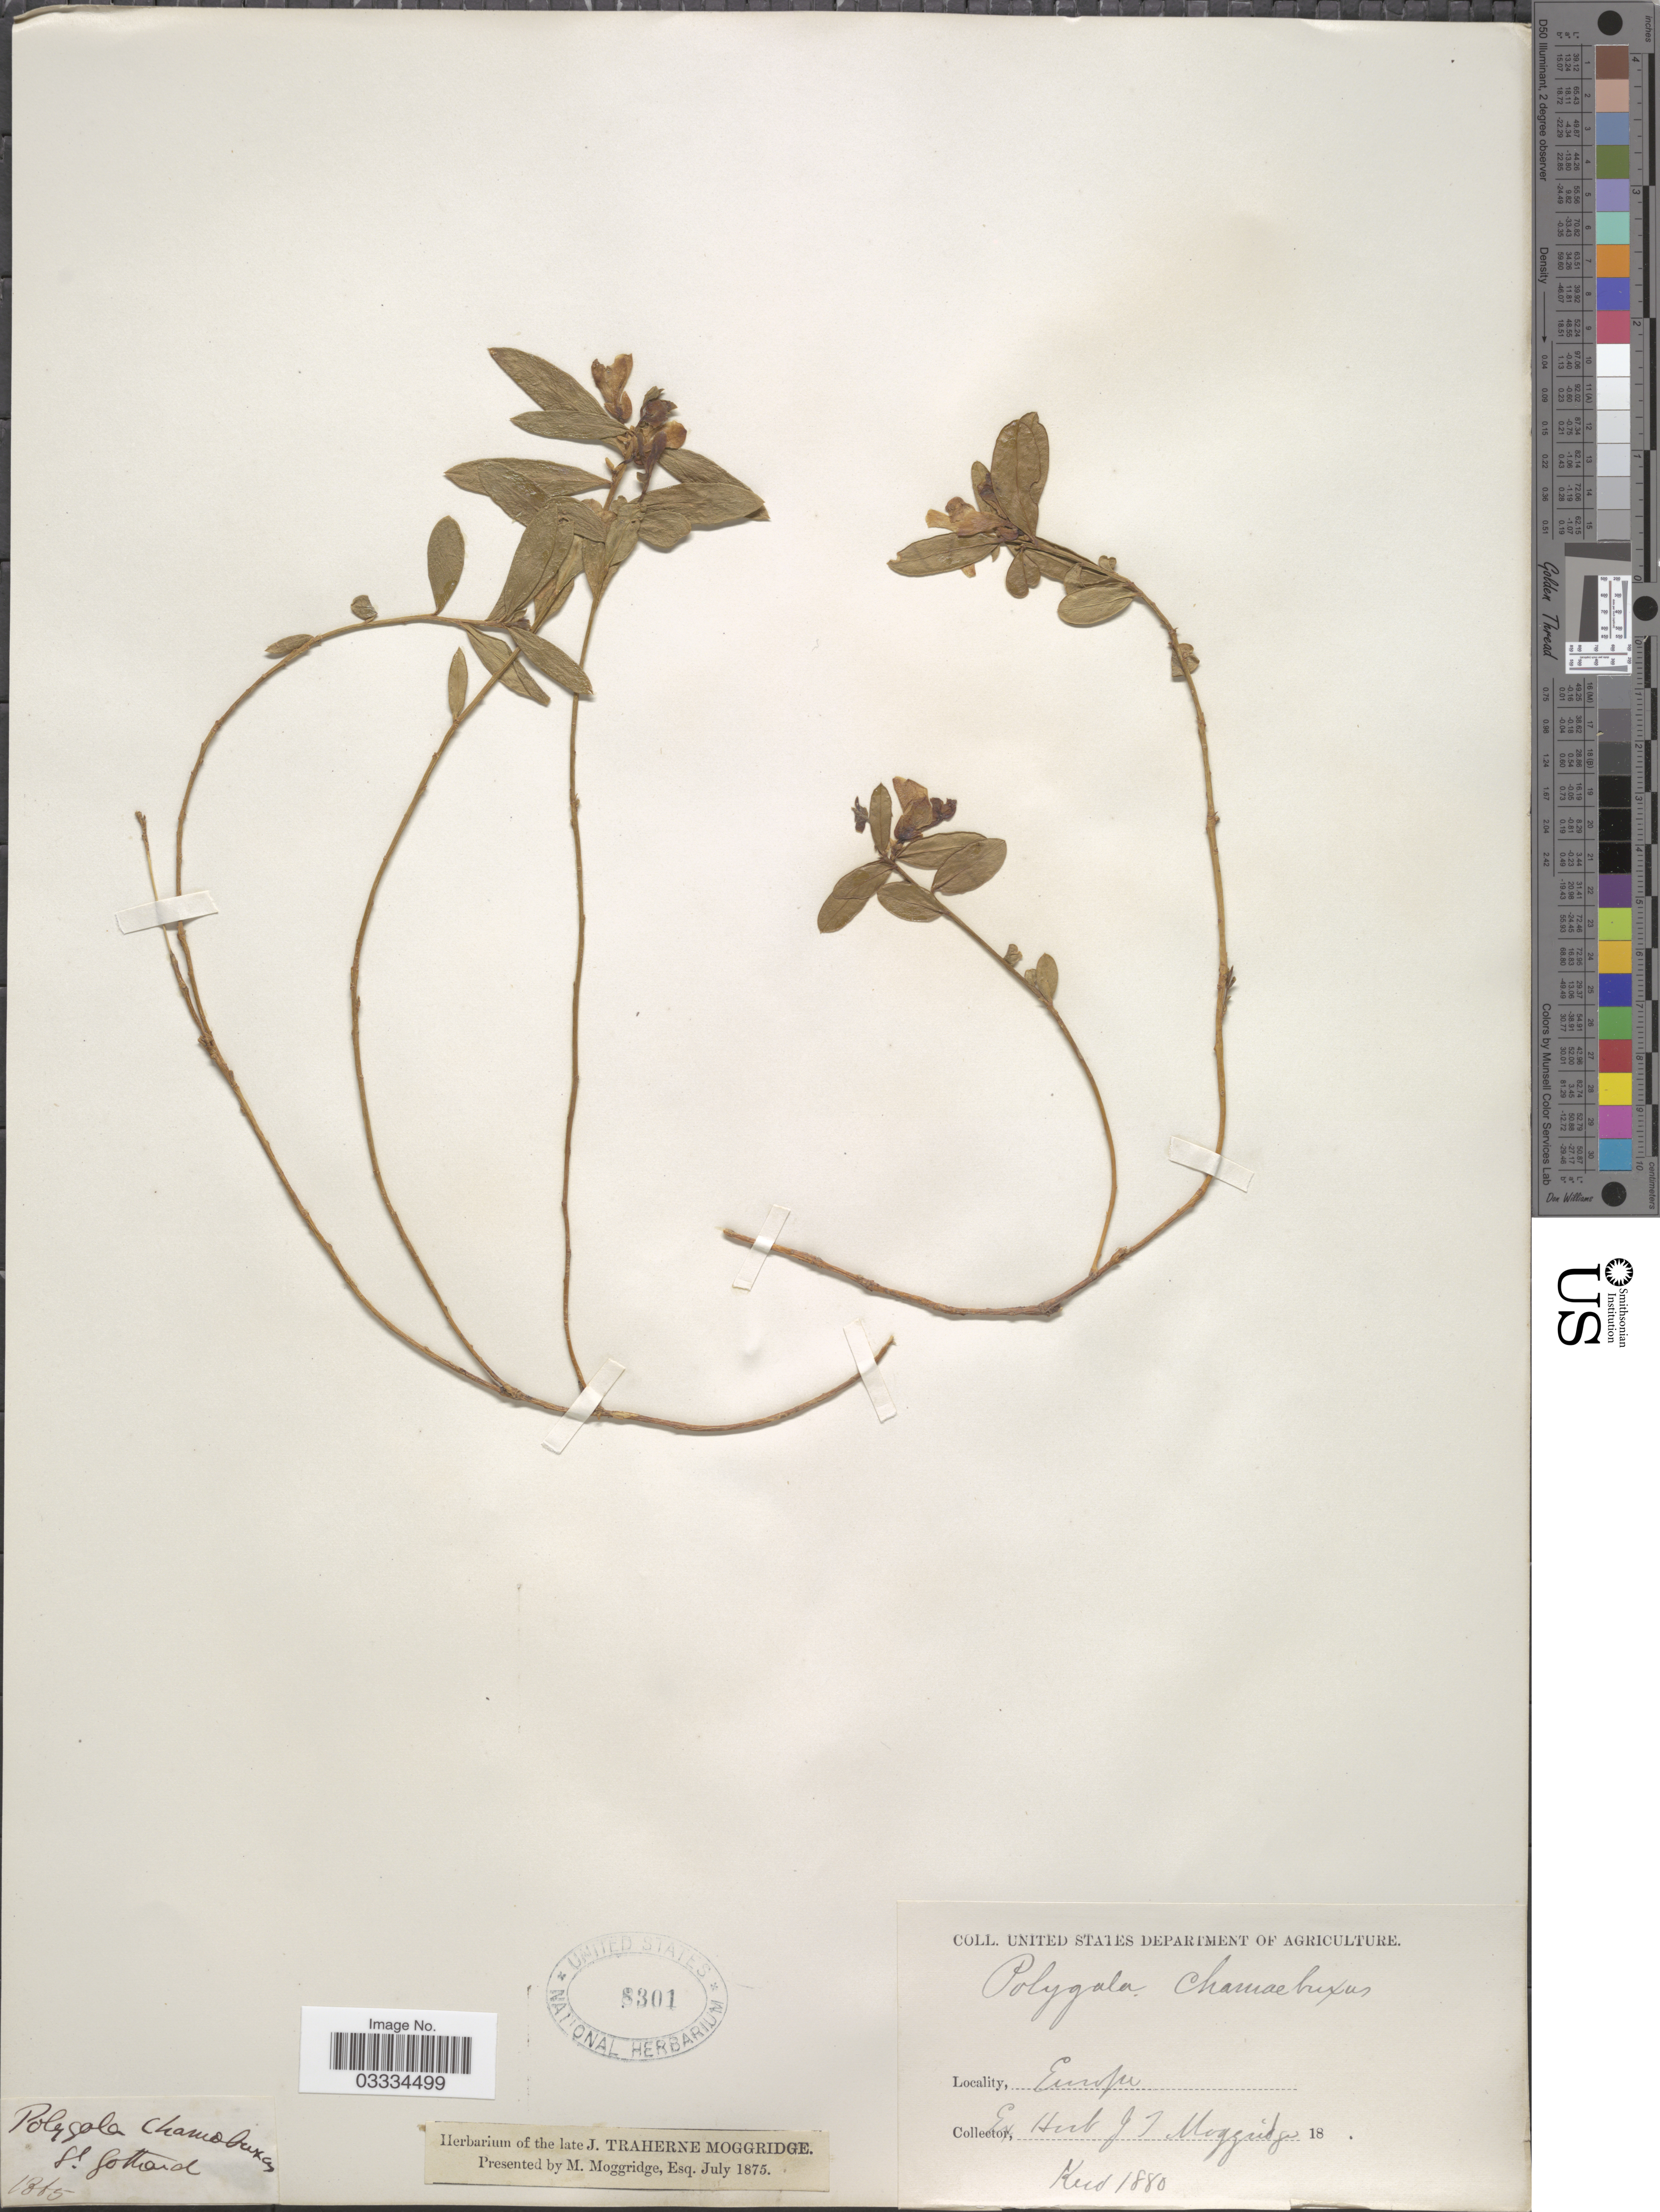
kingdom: Plantae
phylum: Tracheophyta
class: Magnoliopsida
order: Fabales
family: Polygalaceae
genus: Polygaloides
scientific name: Polygaloides chamaebuxus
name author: (L.) O. Schwarz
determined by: Strong, Mark T., (BOT), Smithsonian Institution - National Museum of Natural History (UNITED STATES)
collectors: ex herb. J.T. Moggridge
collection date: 1880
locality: Europe.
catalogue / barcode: US 8301